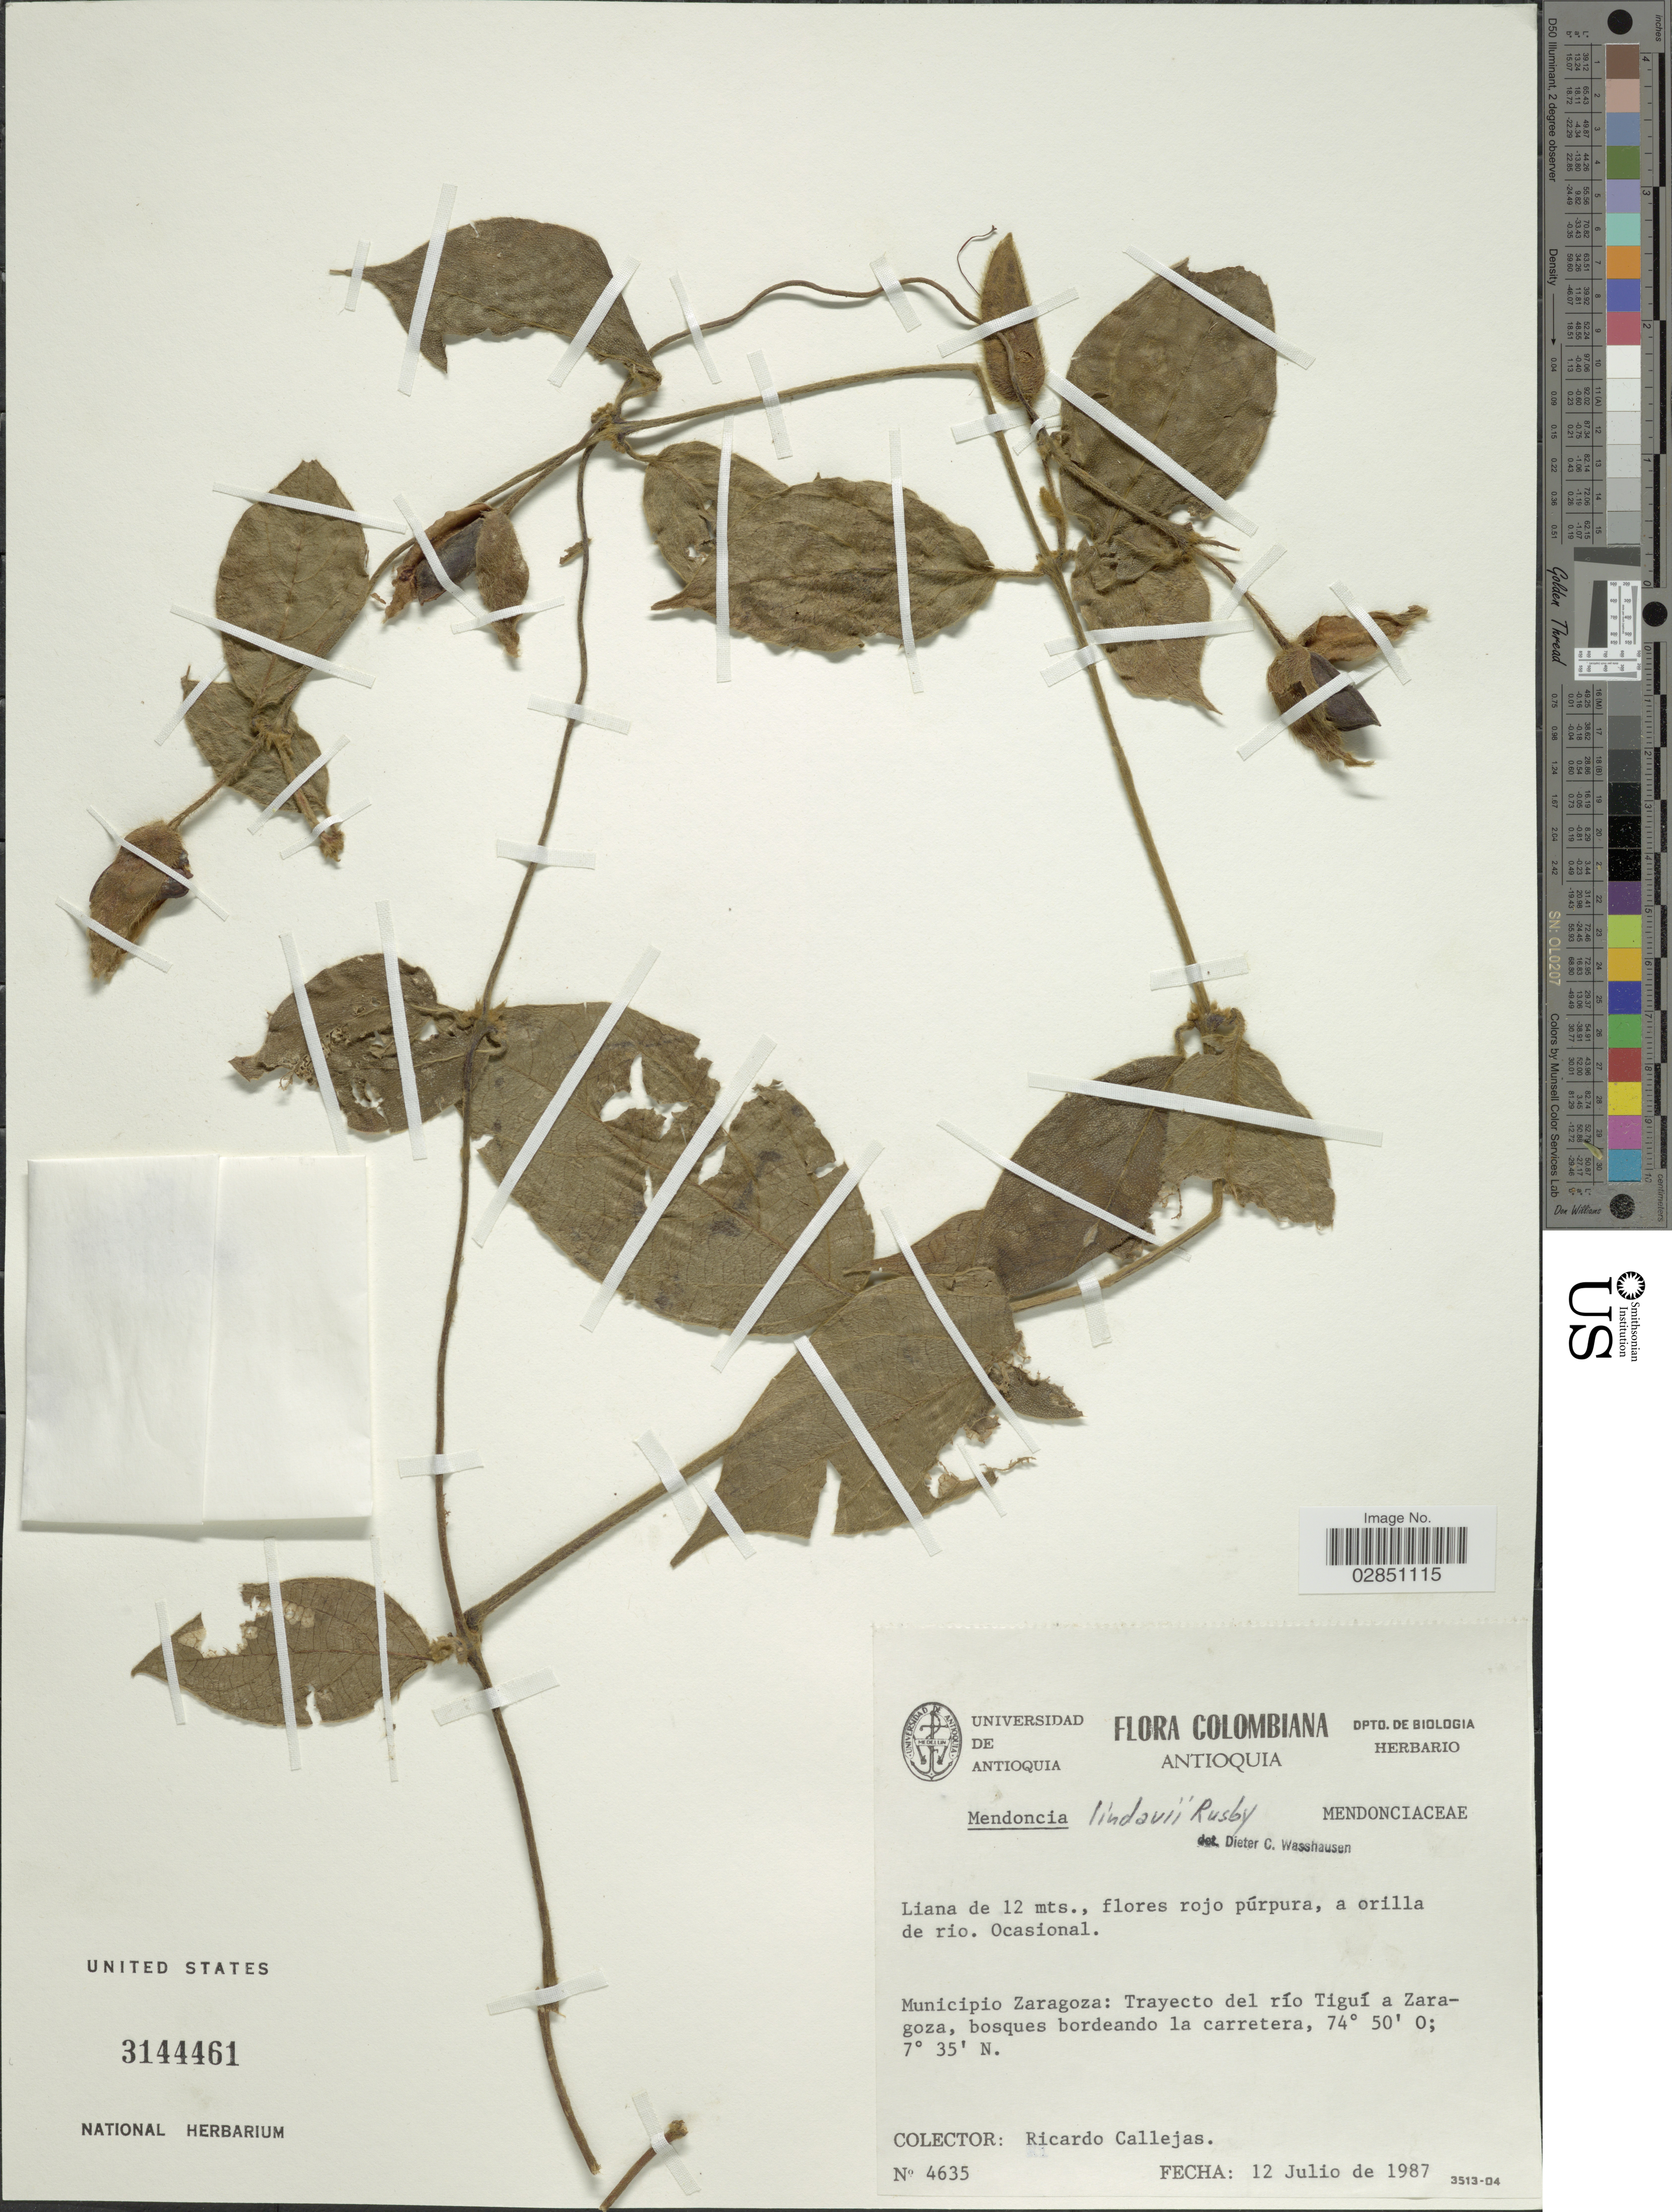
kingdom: Plantae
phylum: Tracheophyta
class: Magnoliopsida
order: Lamiales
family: Acanthaceae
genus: Mendoncia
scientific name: Mendoncia lindavii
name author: Rusby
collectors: R. Callejas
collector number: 4635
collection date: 1987-07-12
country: Colombia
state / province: Antioquia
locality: Municipio Zaragoza, Trayecto del río Tiguí a Zaragoza.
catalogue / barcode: US 3144461